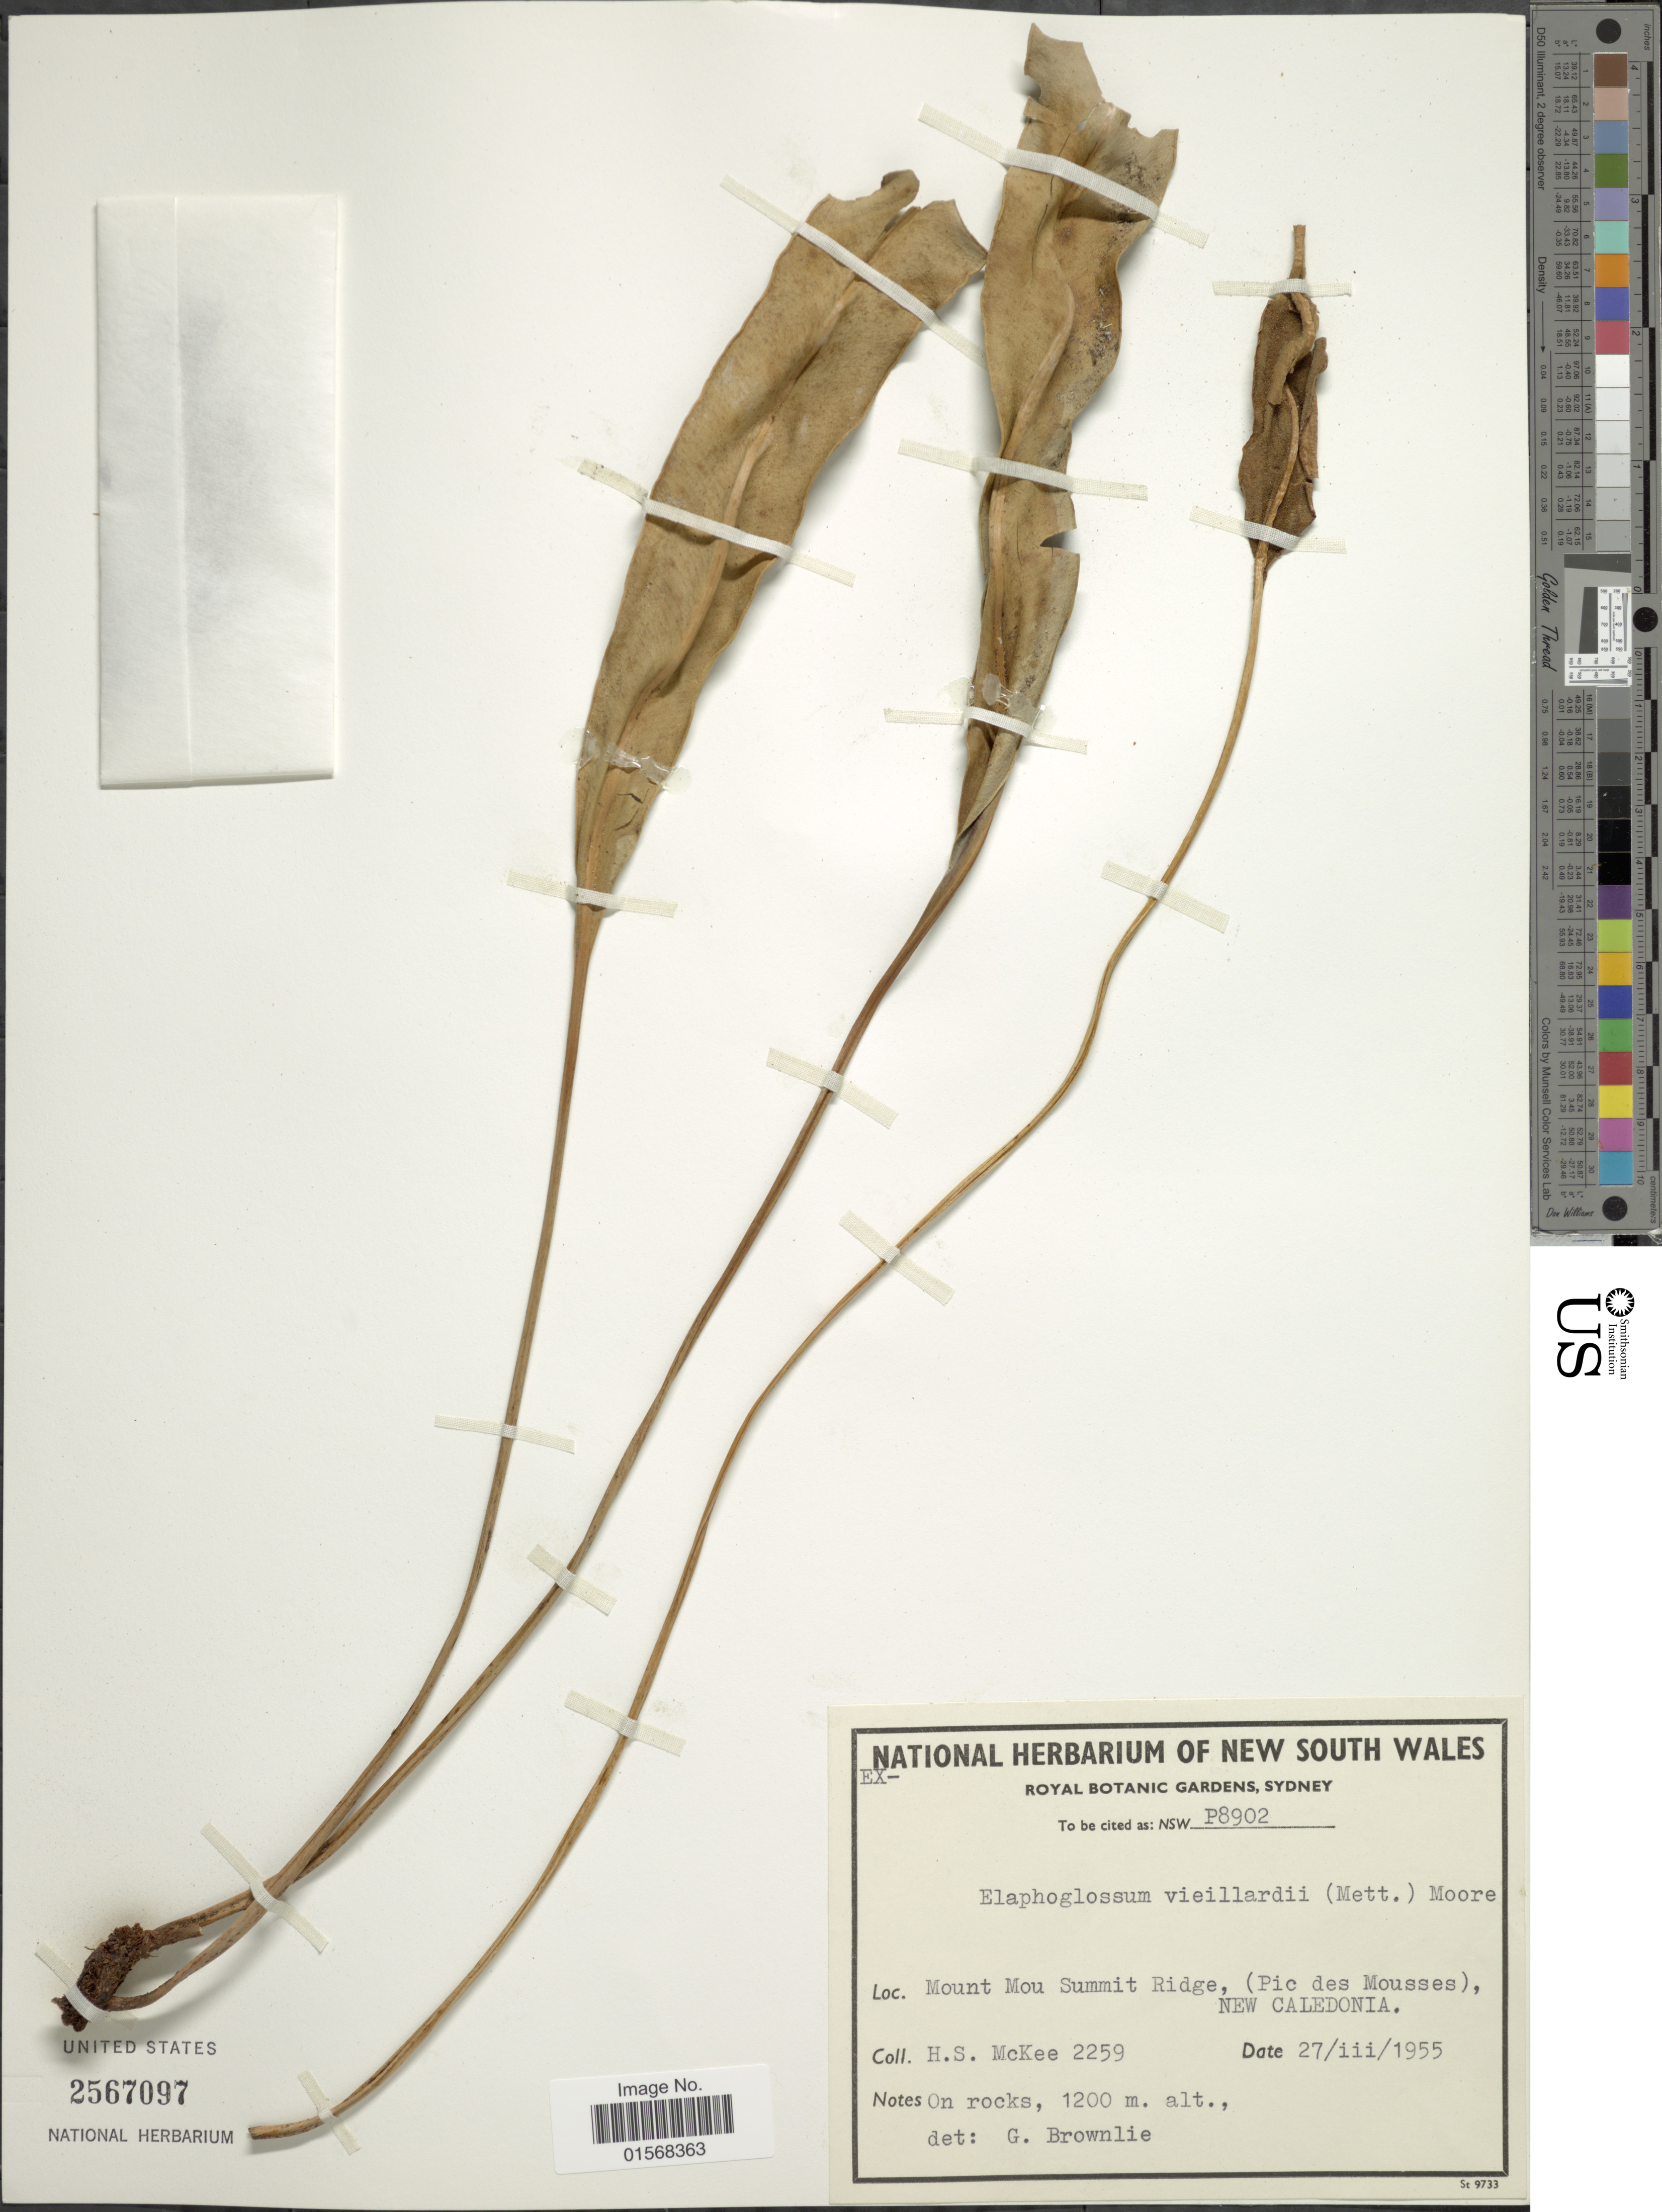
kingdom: Plantae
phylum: Tracheophyta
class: Polypodiopsida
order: Polypodiales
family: Dryopteridaceae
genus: Elaphoglossum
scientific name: Elaphoglossum vieillardii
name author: (Mett.) T. Moore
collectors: H. S. McKee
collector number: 2259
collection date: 1955-03-27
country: New Caledonia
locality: Mount Mou Summit Ridge, (Pic des Mousses), New Caledonie.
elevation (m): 1200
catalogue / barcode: US 2567097